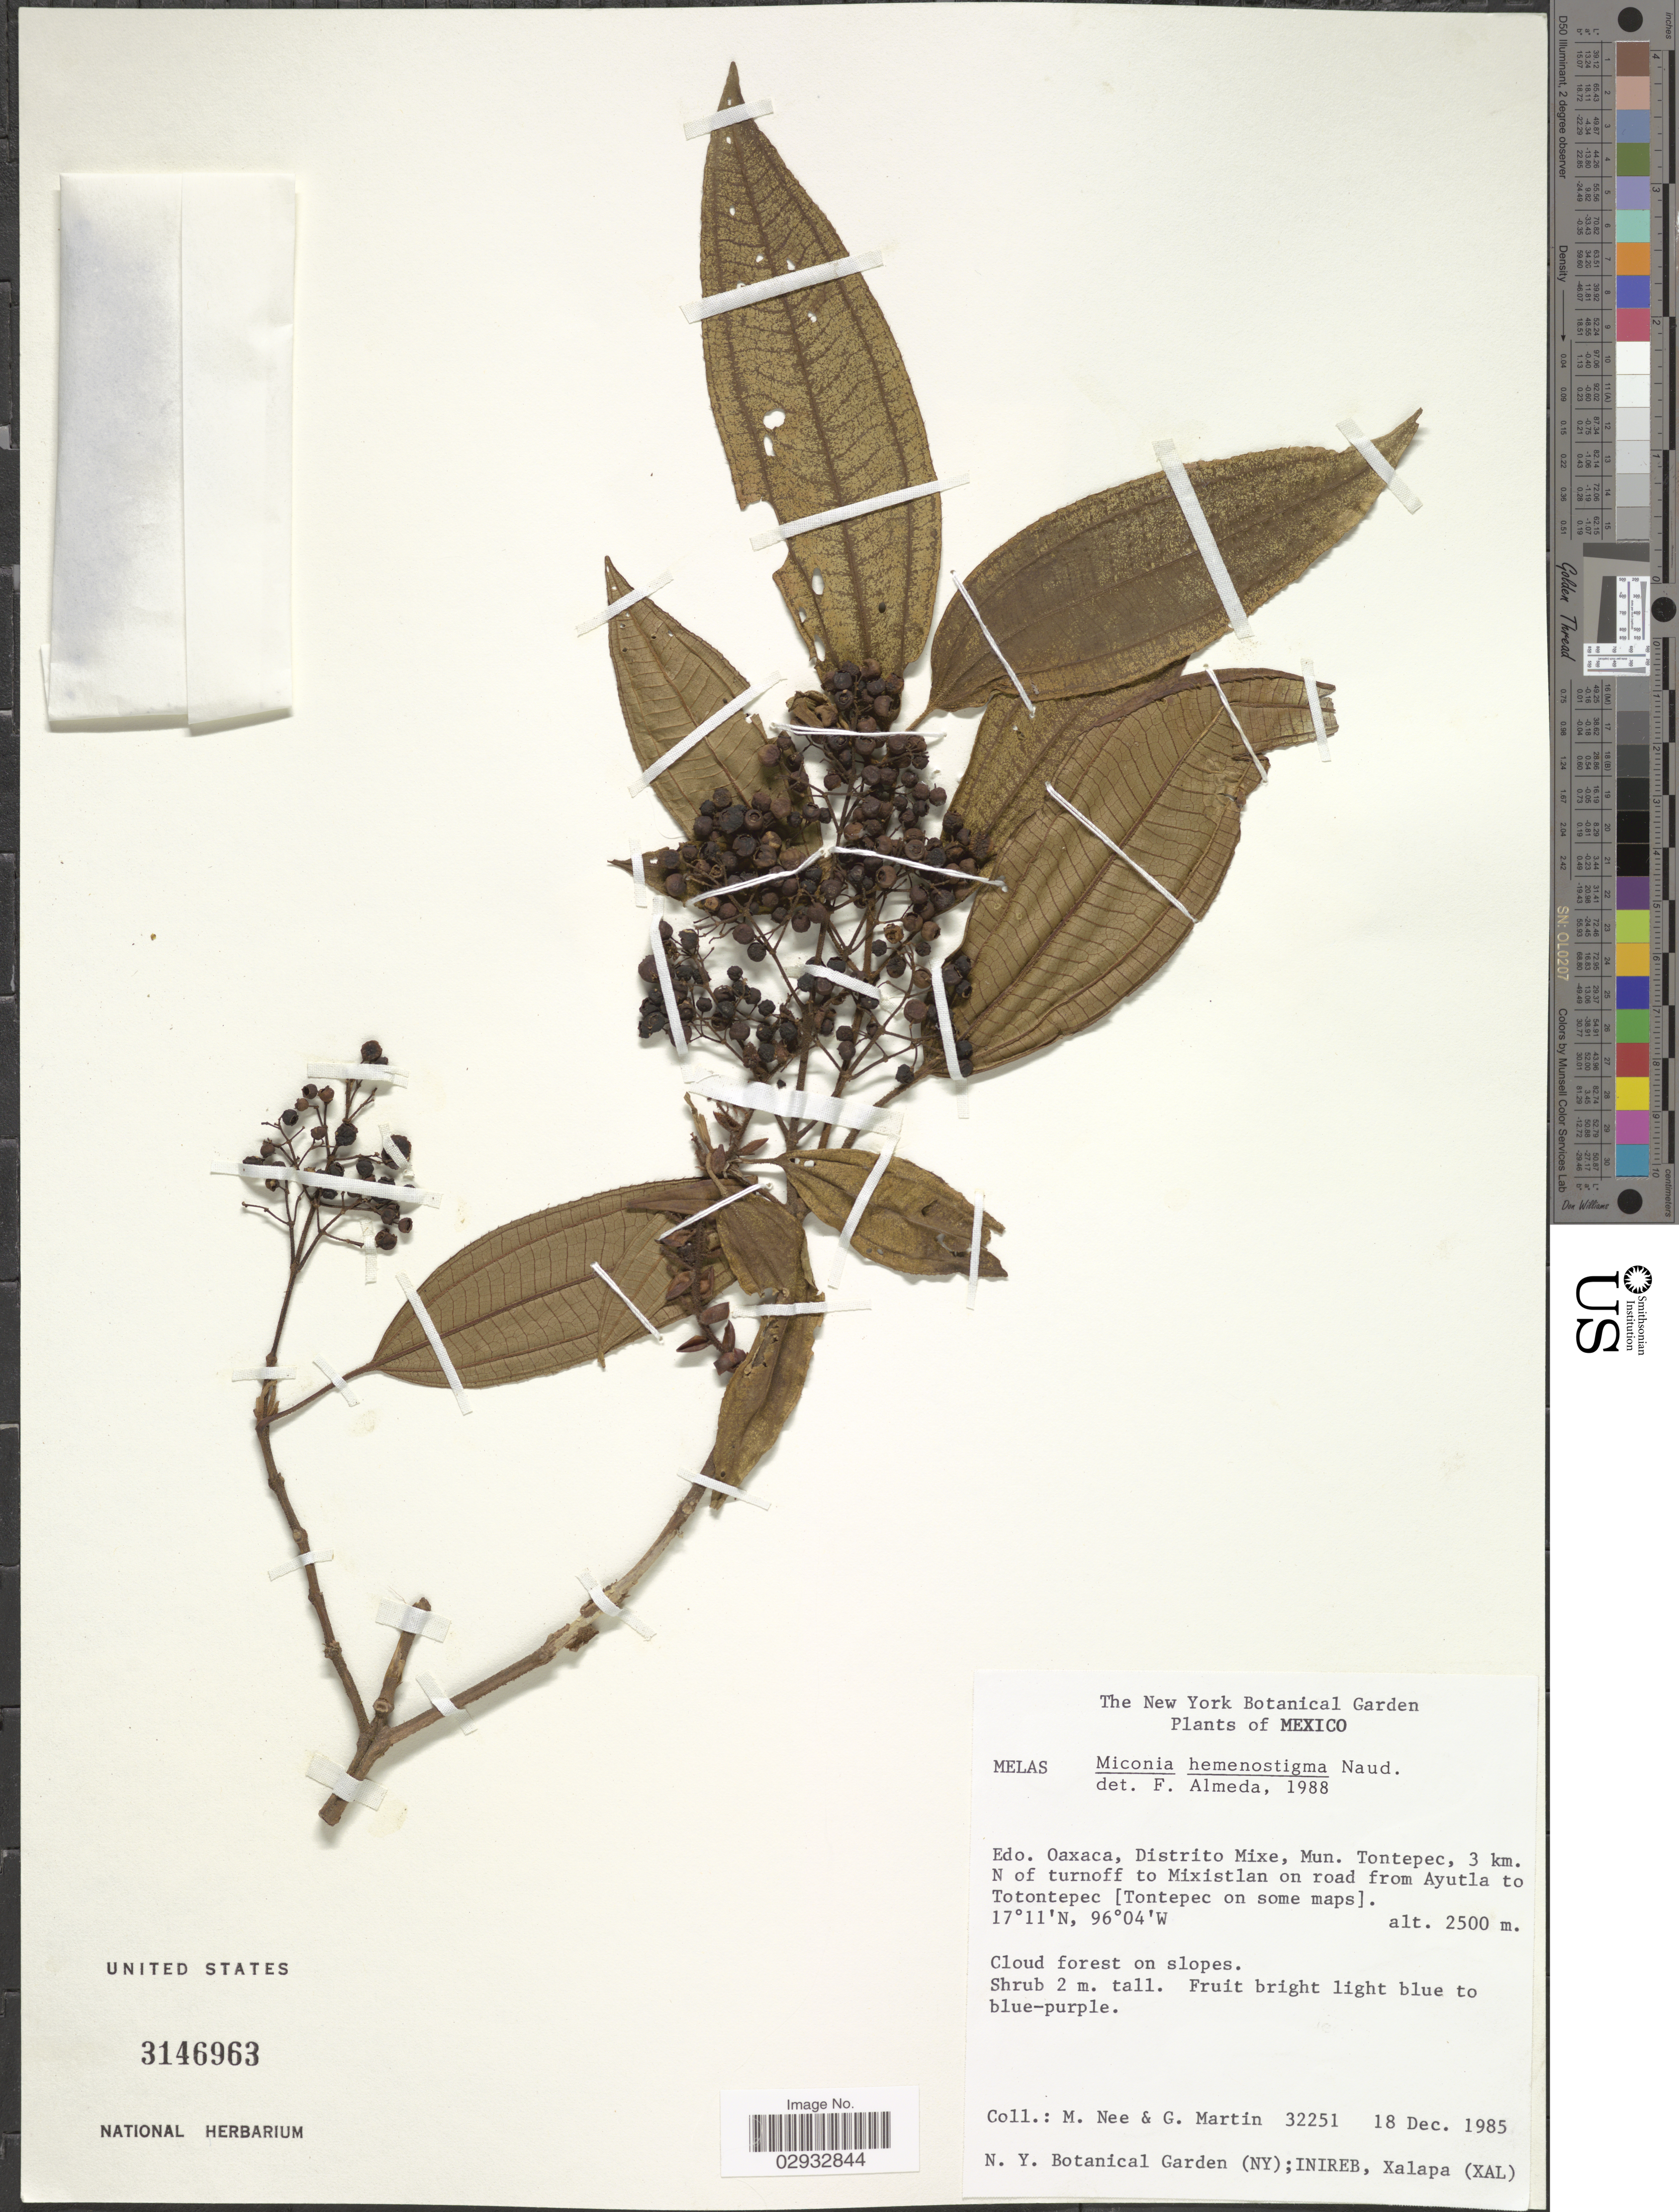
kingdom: Plantae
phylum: Tracheophyta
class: Magnoliopsida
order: Myrtales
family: Melastomataceae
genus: Miconia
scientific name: Miconia hemenostigma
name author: Naudin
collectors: M. Nee & G. Martin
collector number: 32251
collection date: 1985-12-18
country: Mexico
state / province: Oaxaca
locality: Distrito Mixe, Mun. Tontepec, 3 km. turnoff to Mixistlan on road from Ayutla to Totontepec [Tontepec on some maps].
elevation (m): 2500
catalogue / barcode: US 3146963